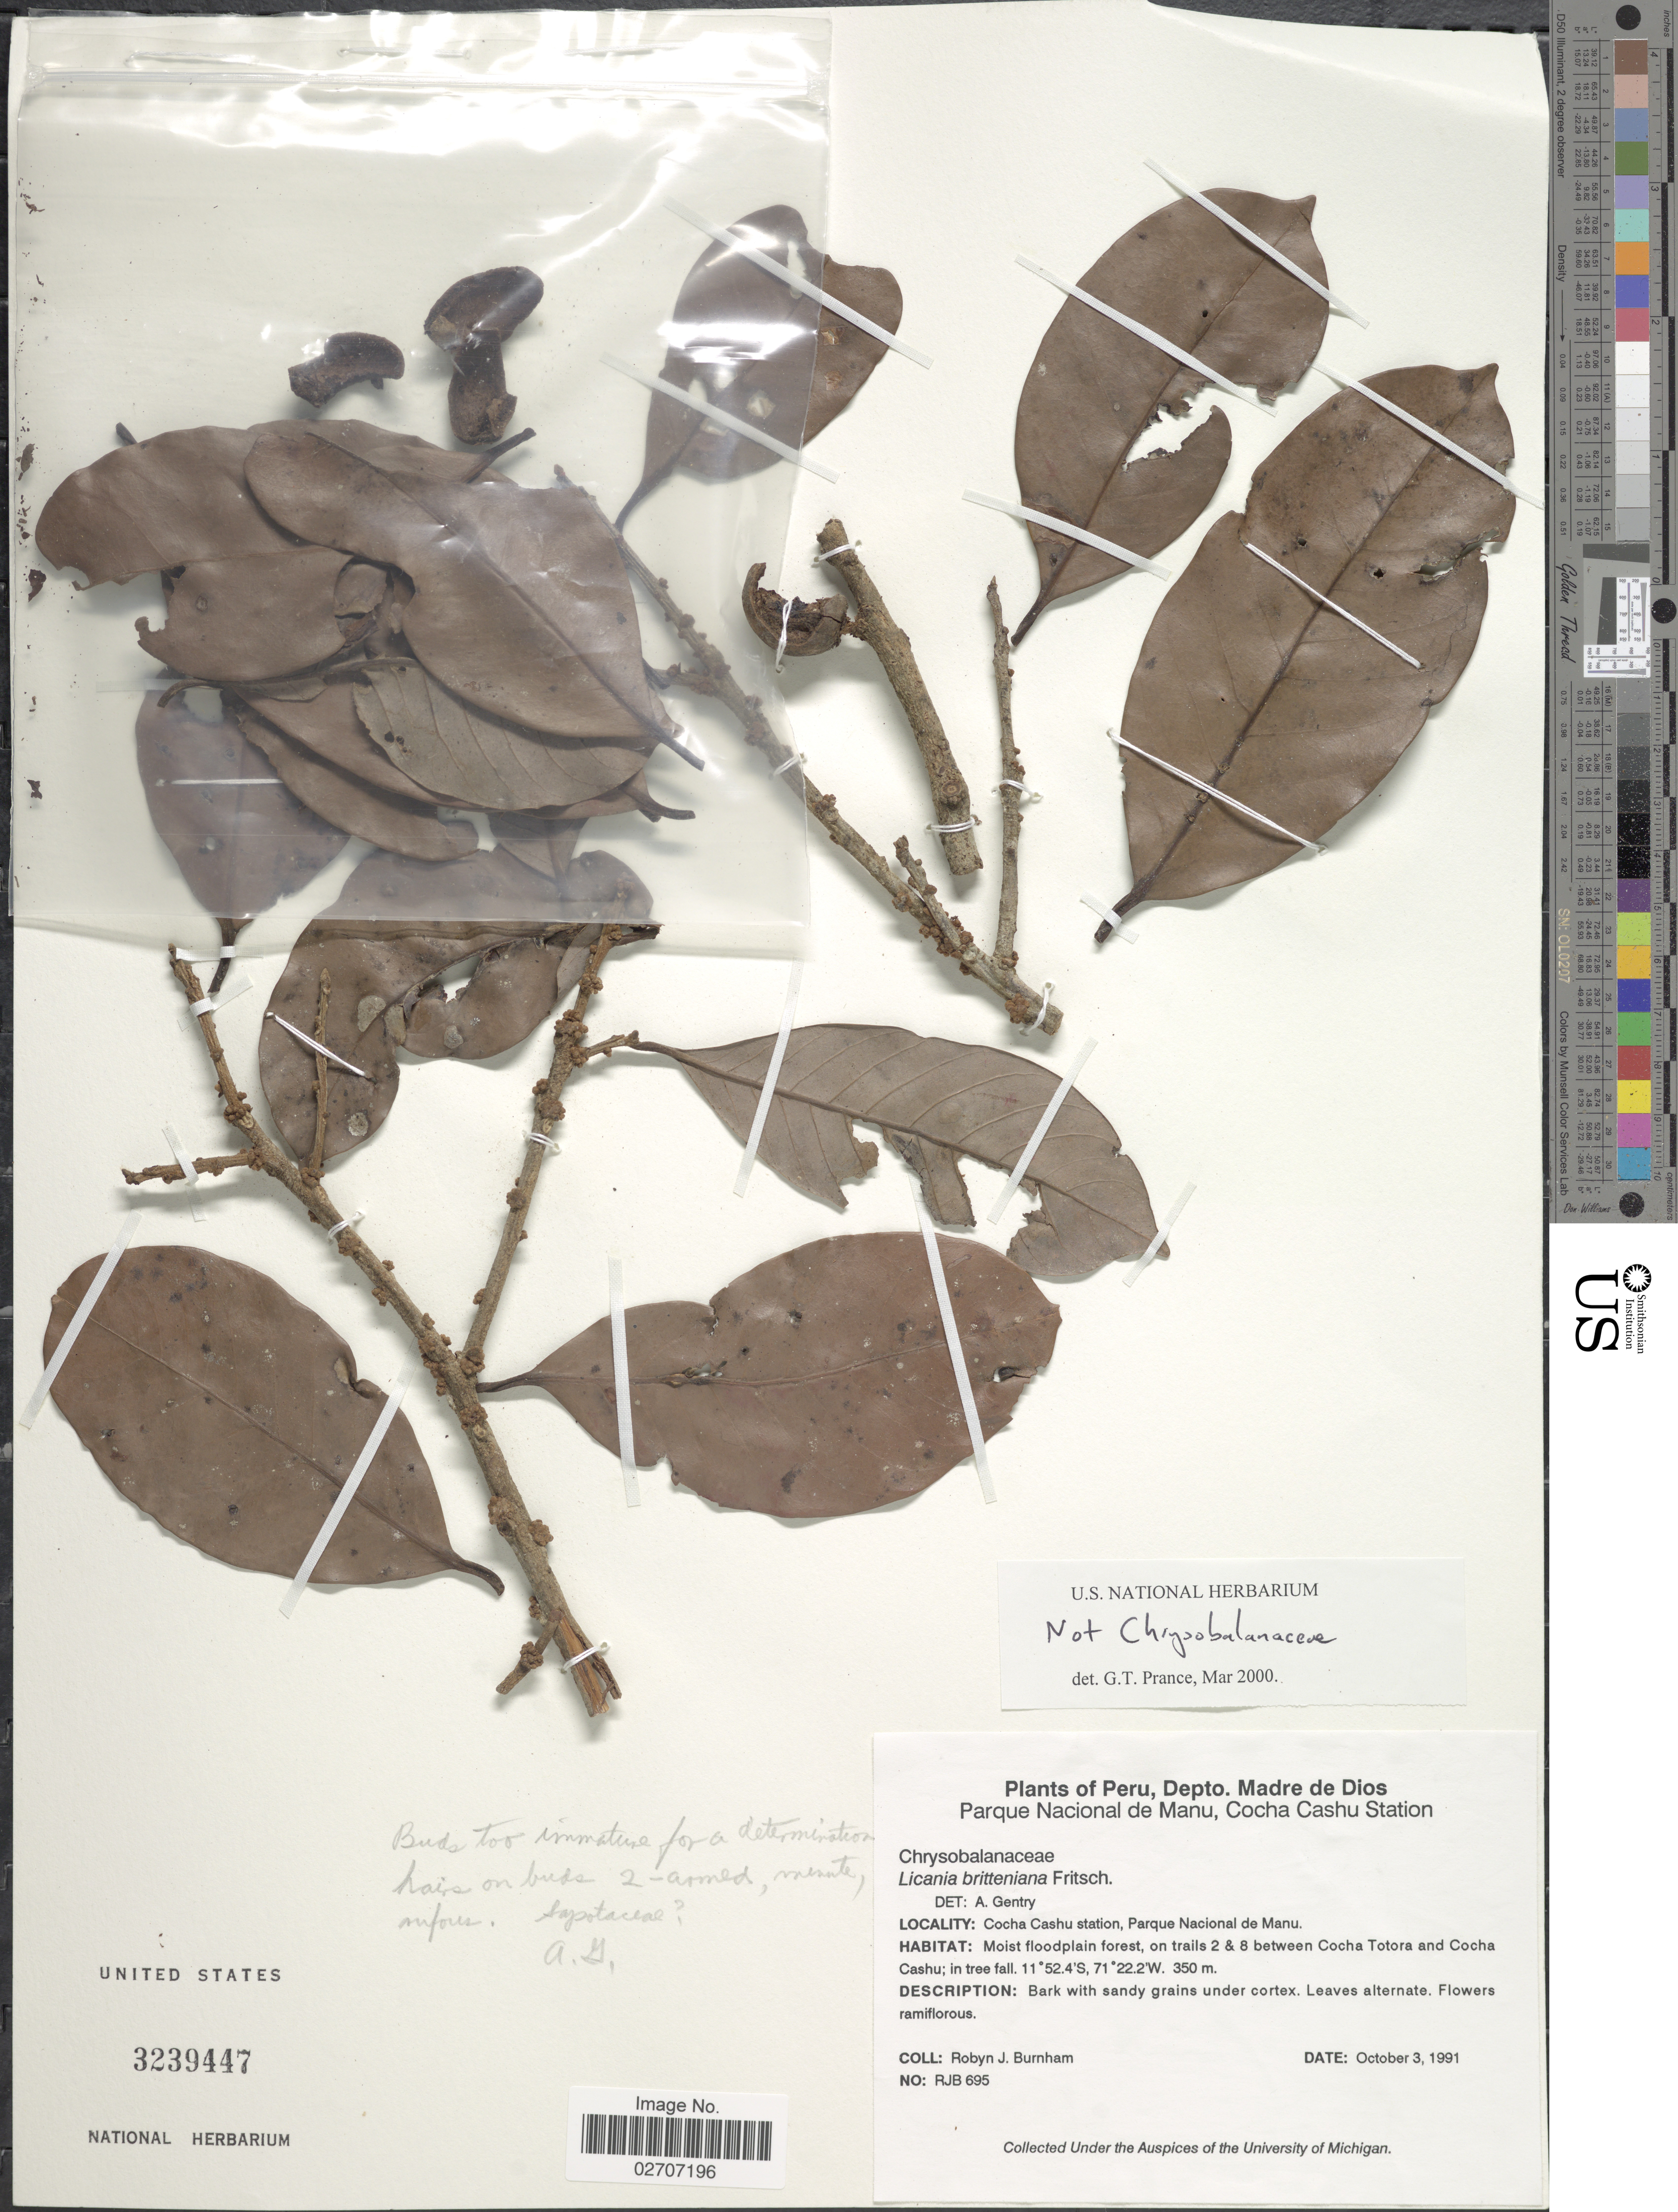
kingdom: Plantae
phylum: Tracheophyta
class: Magnoliopsida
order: Ericales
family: Sapotaceae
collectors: R. J. Burnham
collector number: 695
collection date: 1991-10-03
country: Peru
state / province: Madre de Dios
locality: Peru, Depto. Madre de Dios. Cocha Cashu station, Parque Nacional de Manu. Parque Nacional de Manu, Cocha Cashu Station.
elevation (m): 350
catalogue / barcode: US 3239447